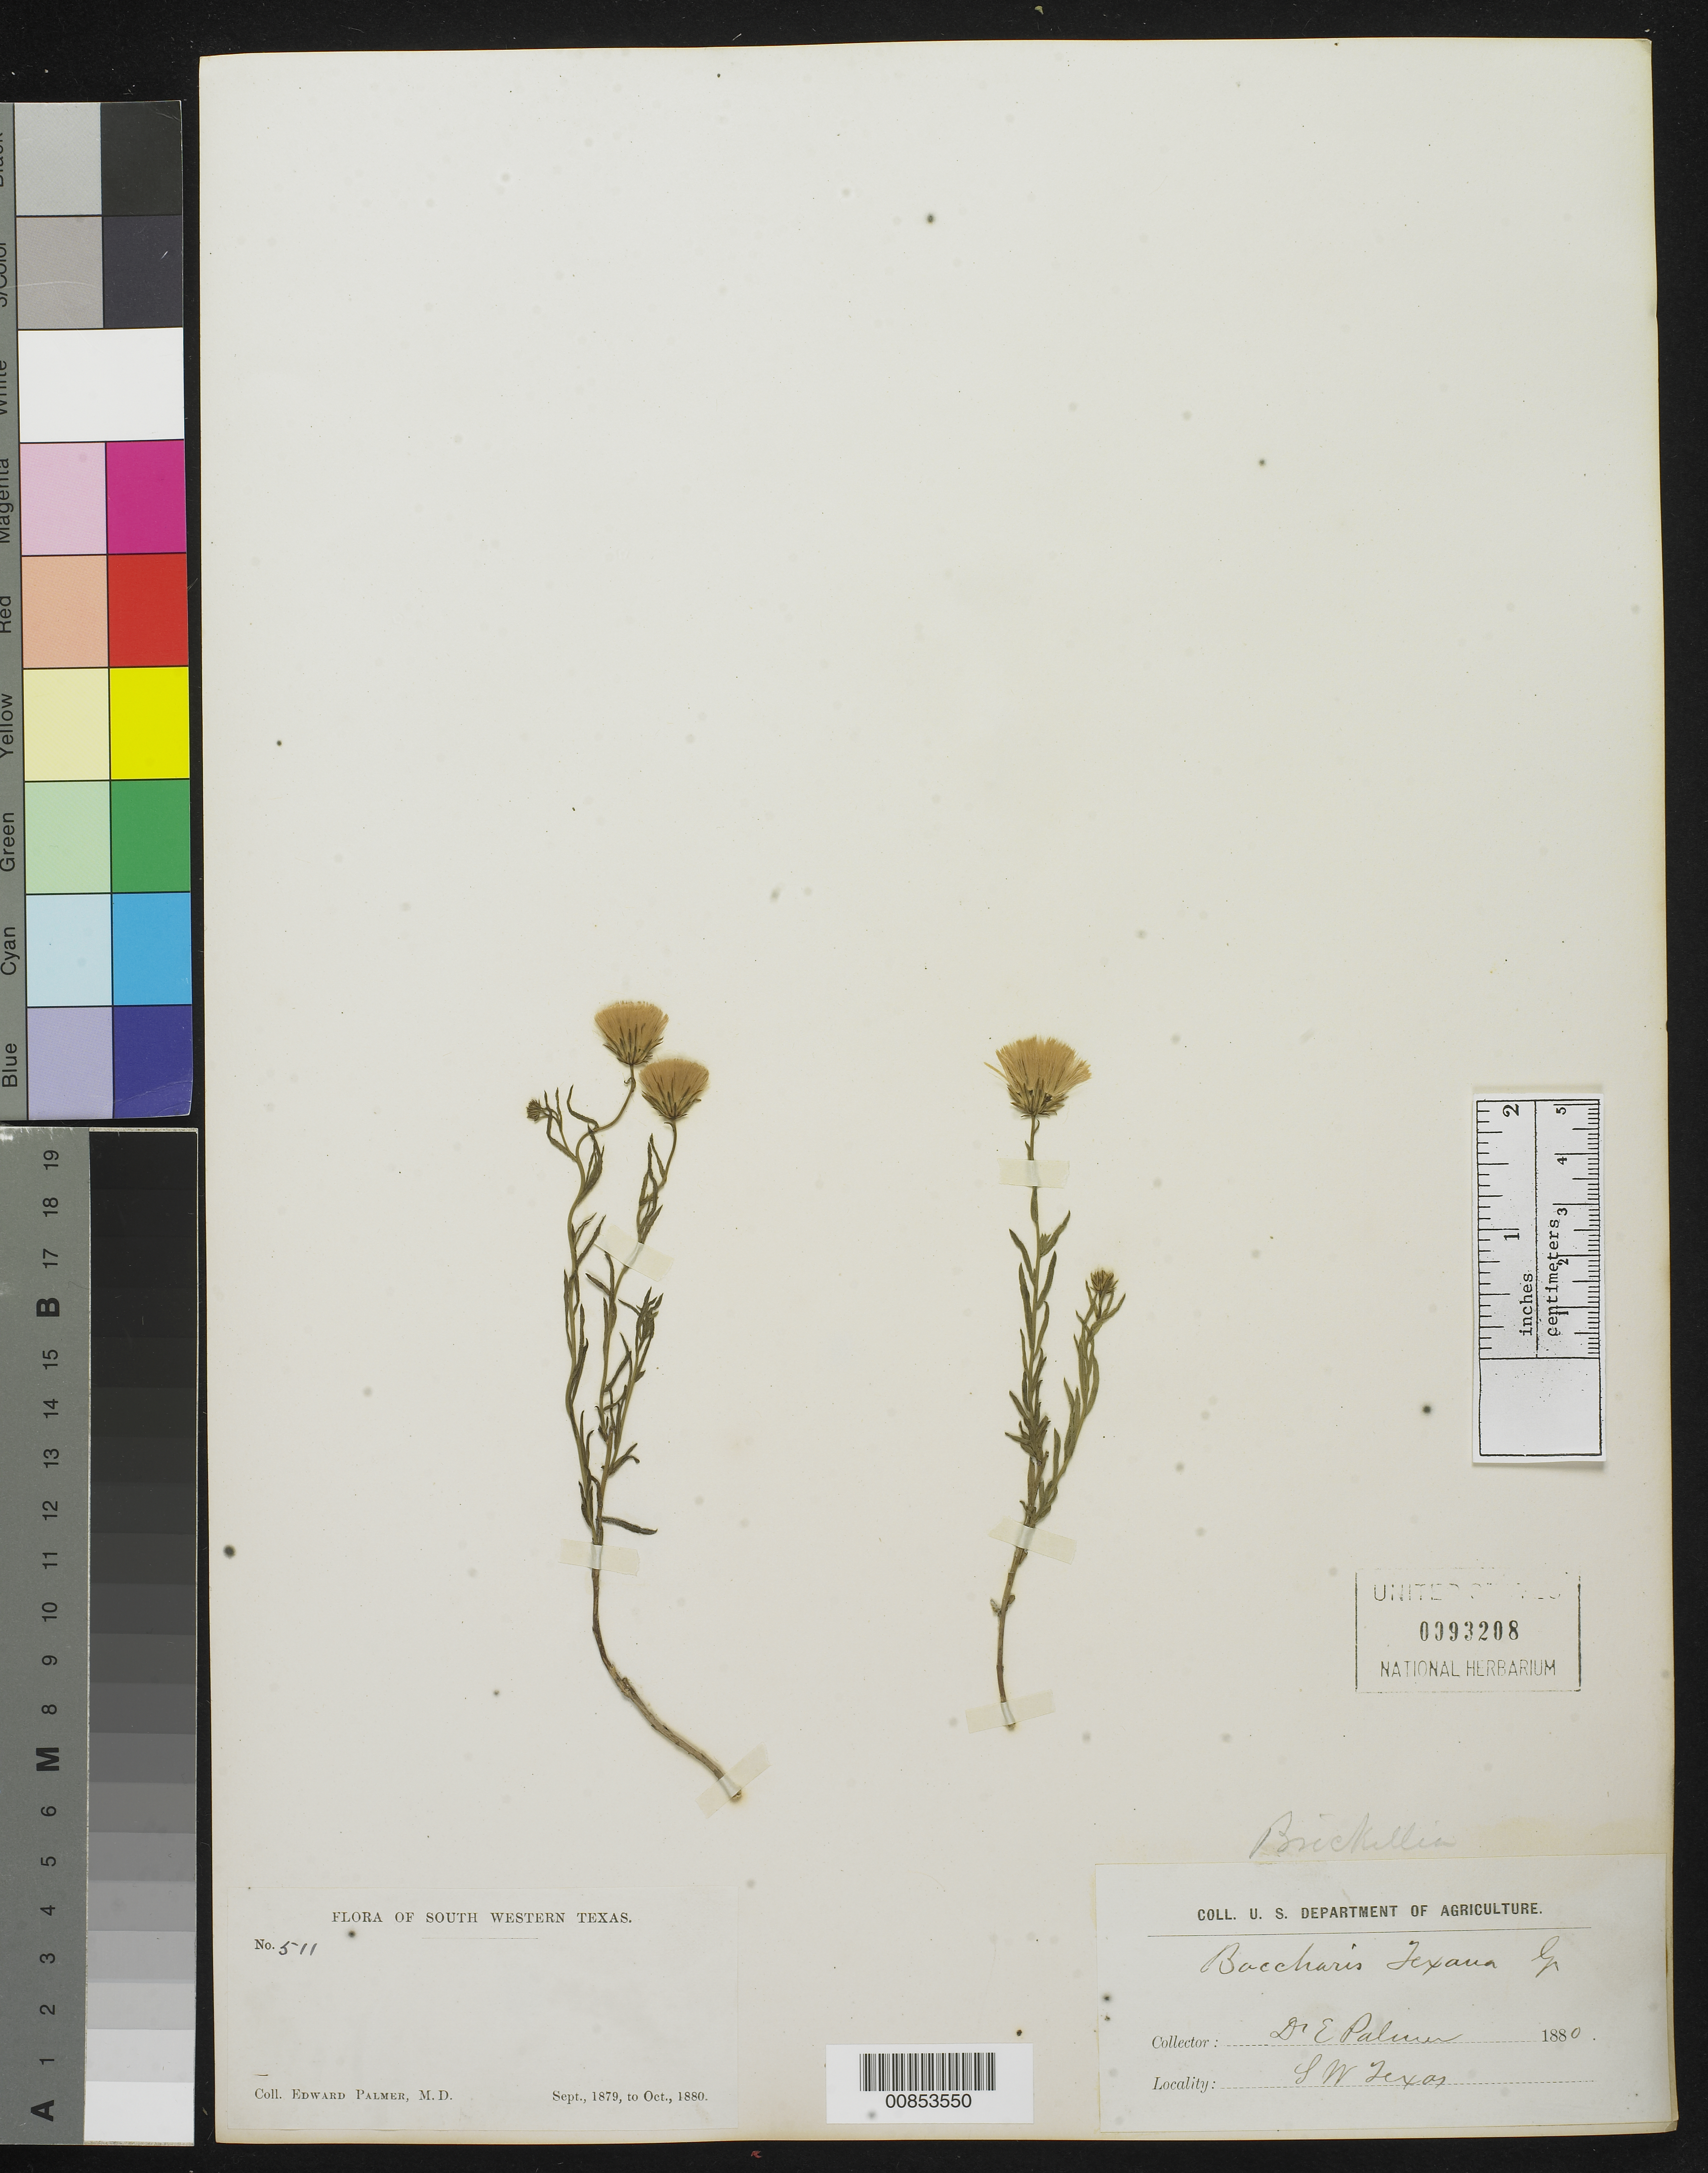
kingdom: Plantae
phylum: Tracheophyta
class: Magnoliopsida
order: Asterales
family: Asteraceae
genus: Baccharis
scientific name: Baccharis texana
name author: (Torr.) A. Gray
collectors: E. Palmer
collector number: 511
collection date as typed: Sep 1879 to -- Oct 1880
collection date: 1879-09/1880-10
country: United States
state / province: Texas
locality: South Western Texas.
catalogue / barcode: US 93208